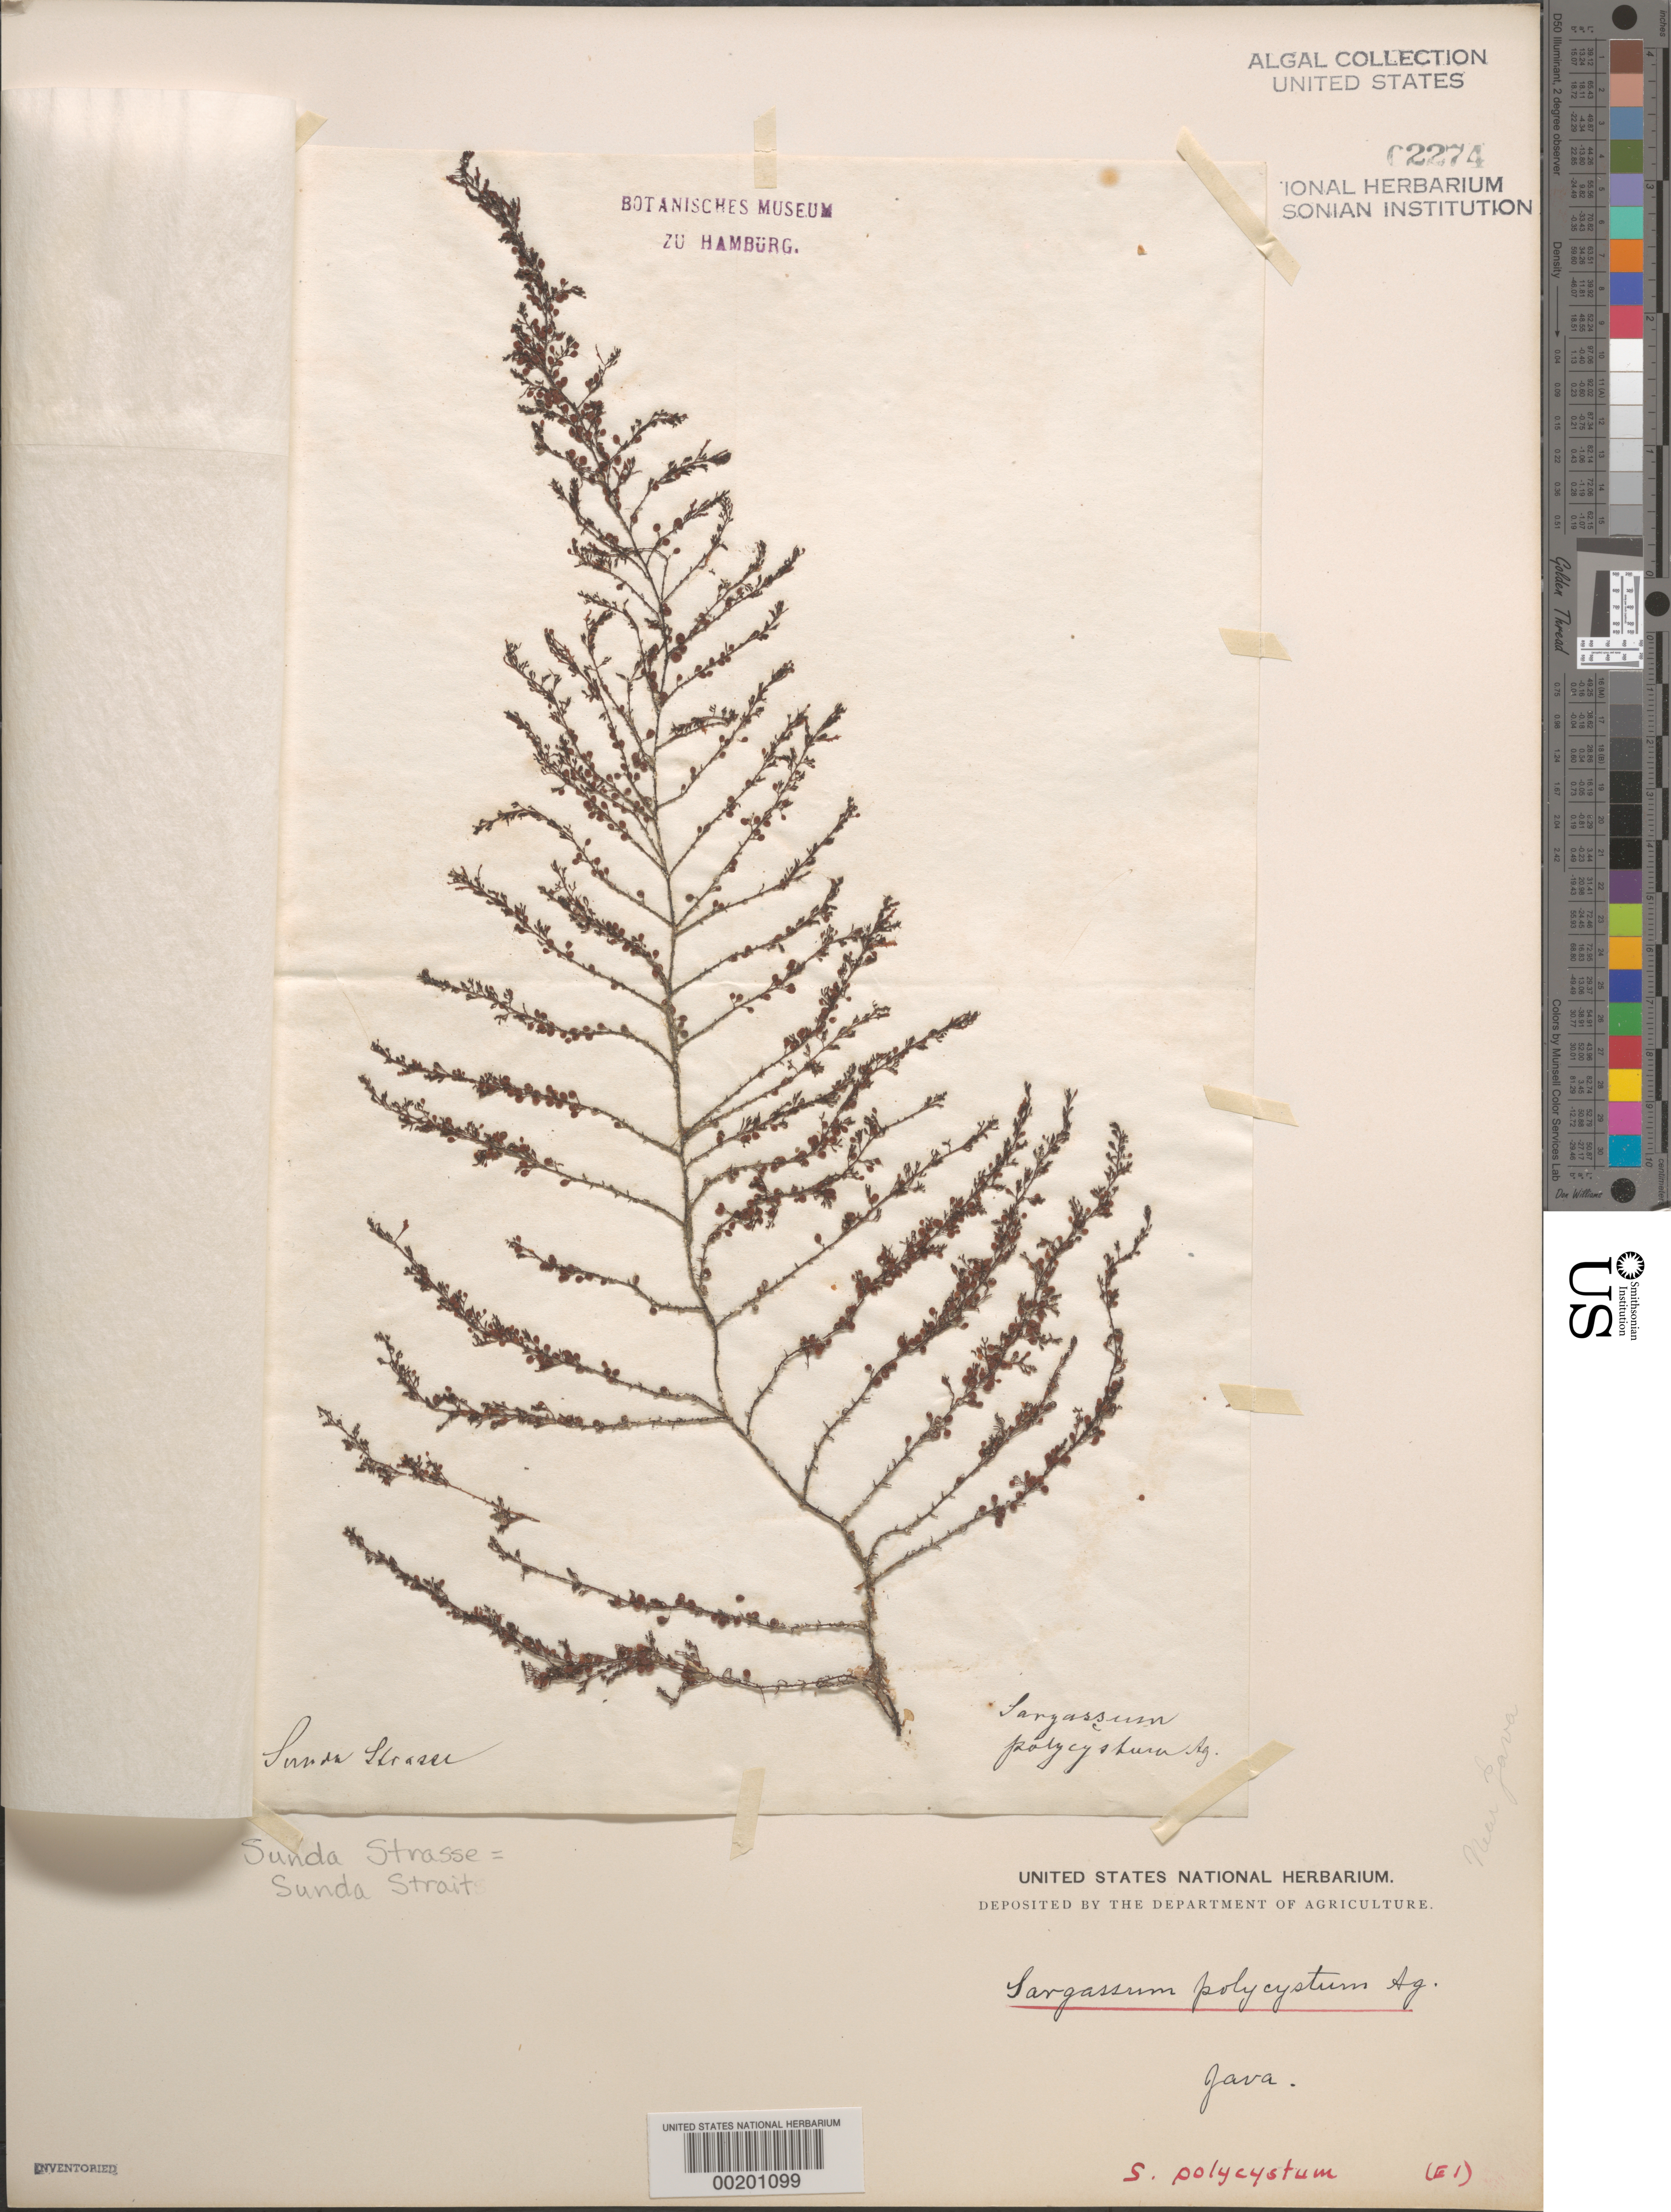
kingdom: Chromista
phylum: Ochrophyta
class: Phaeophyceae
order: Fucales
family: Sargassaceae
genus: Sargassum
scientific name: Sargassum polycystum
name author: C. Agardh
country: Indonesia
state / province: Java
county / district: Jawa Barat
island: Java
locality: Sunda Strait (Sunda Strasse)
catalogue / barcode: US 2274